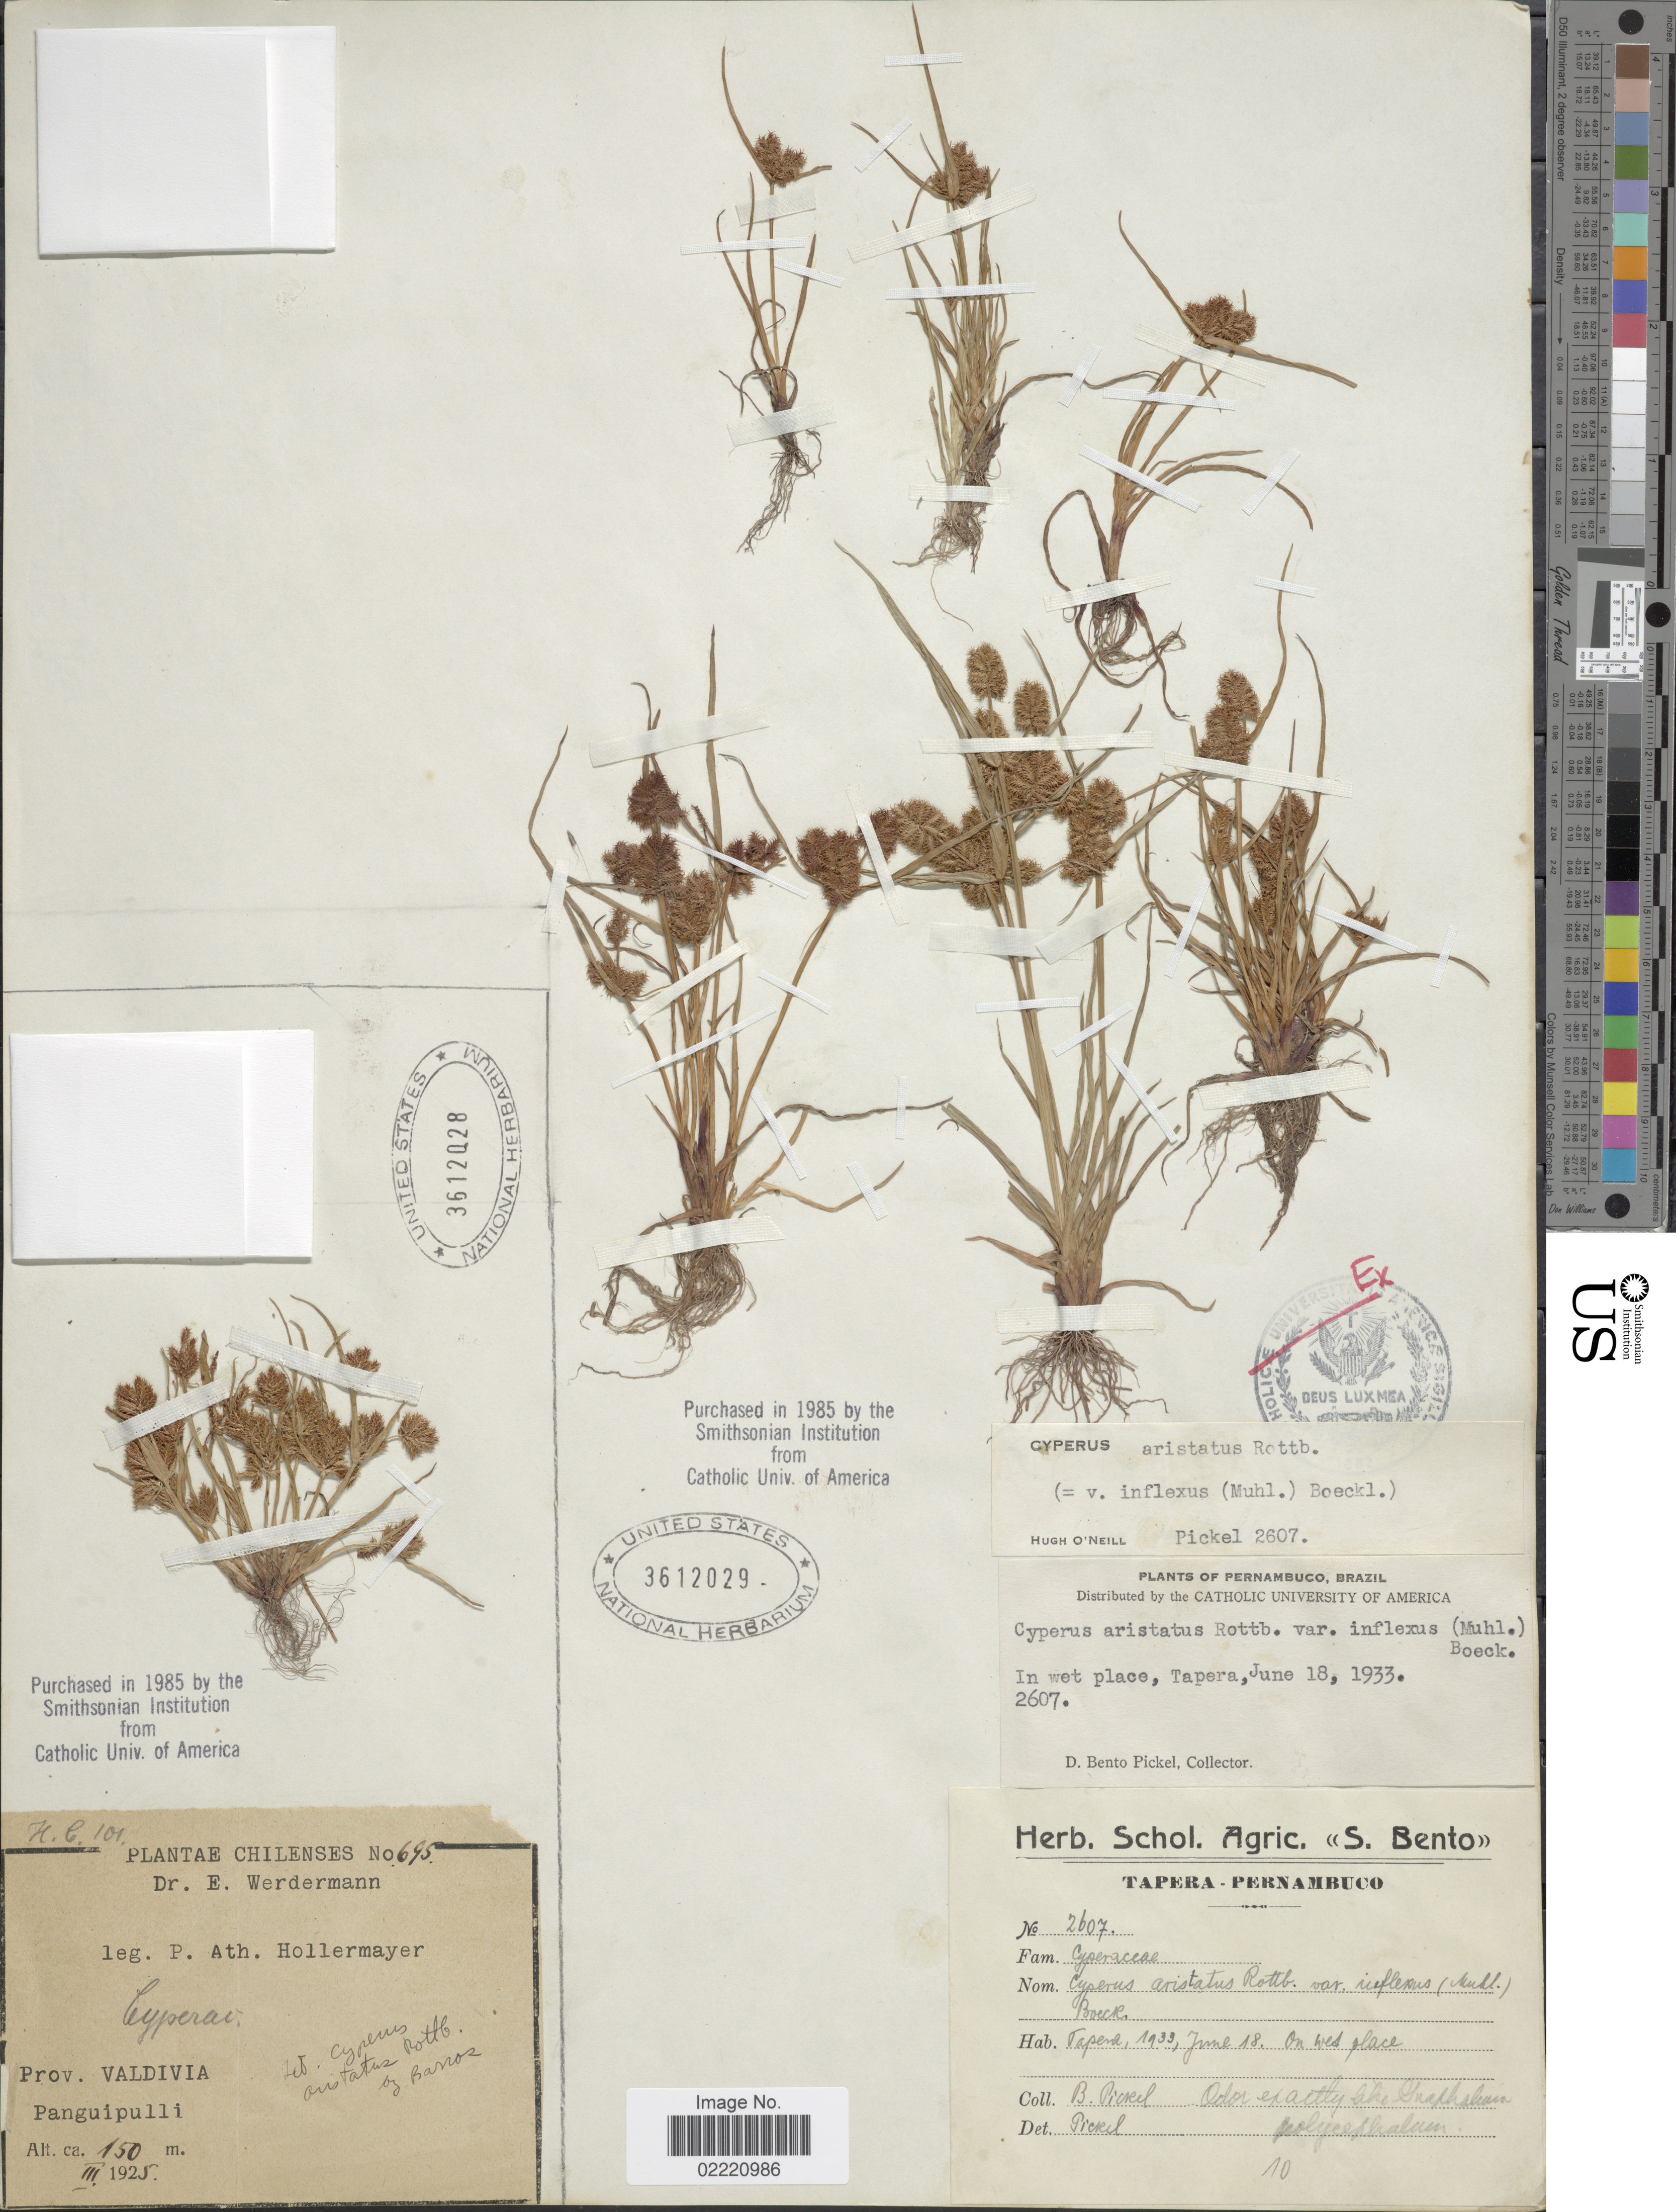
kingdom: Plantae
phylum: Tracheophyta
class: Liliopsida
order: Poales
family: Cyperaceae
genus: Cyperus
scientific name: Cyperus squarrosus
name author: L.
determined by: Strong, Mark T., (BOT), Smithsonian Institution - National Museum of Natural History (UNITED STATES)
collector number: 2607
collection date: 1933-06-18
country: Brazil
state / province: Pernambuco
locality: Tapera, in wet place.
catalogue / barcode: US 3612029-2